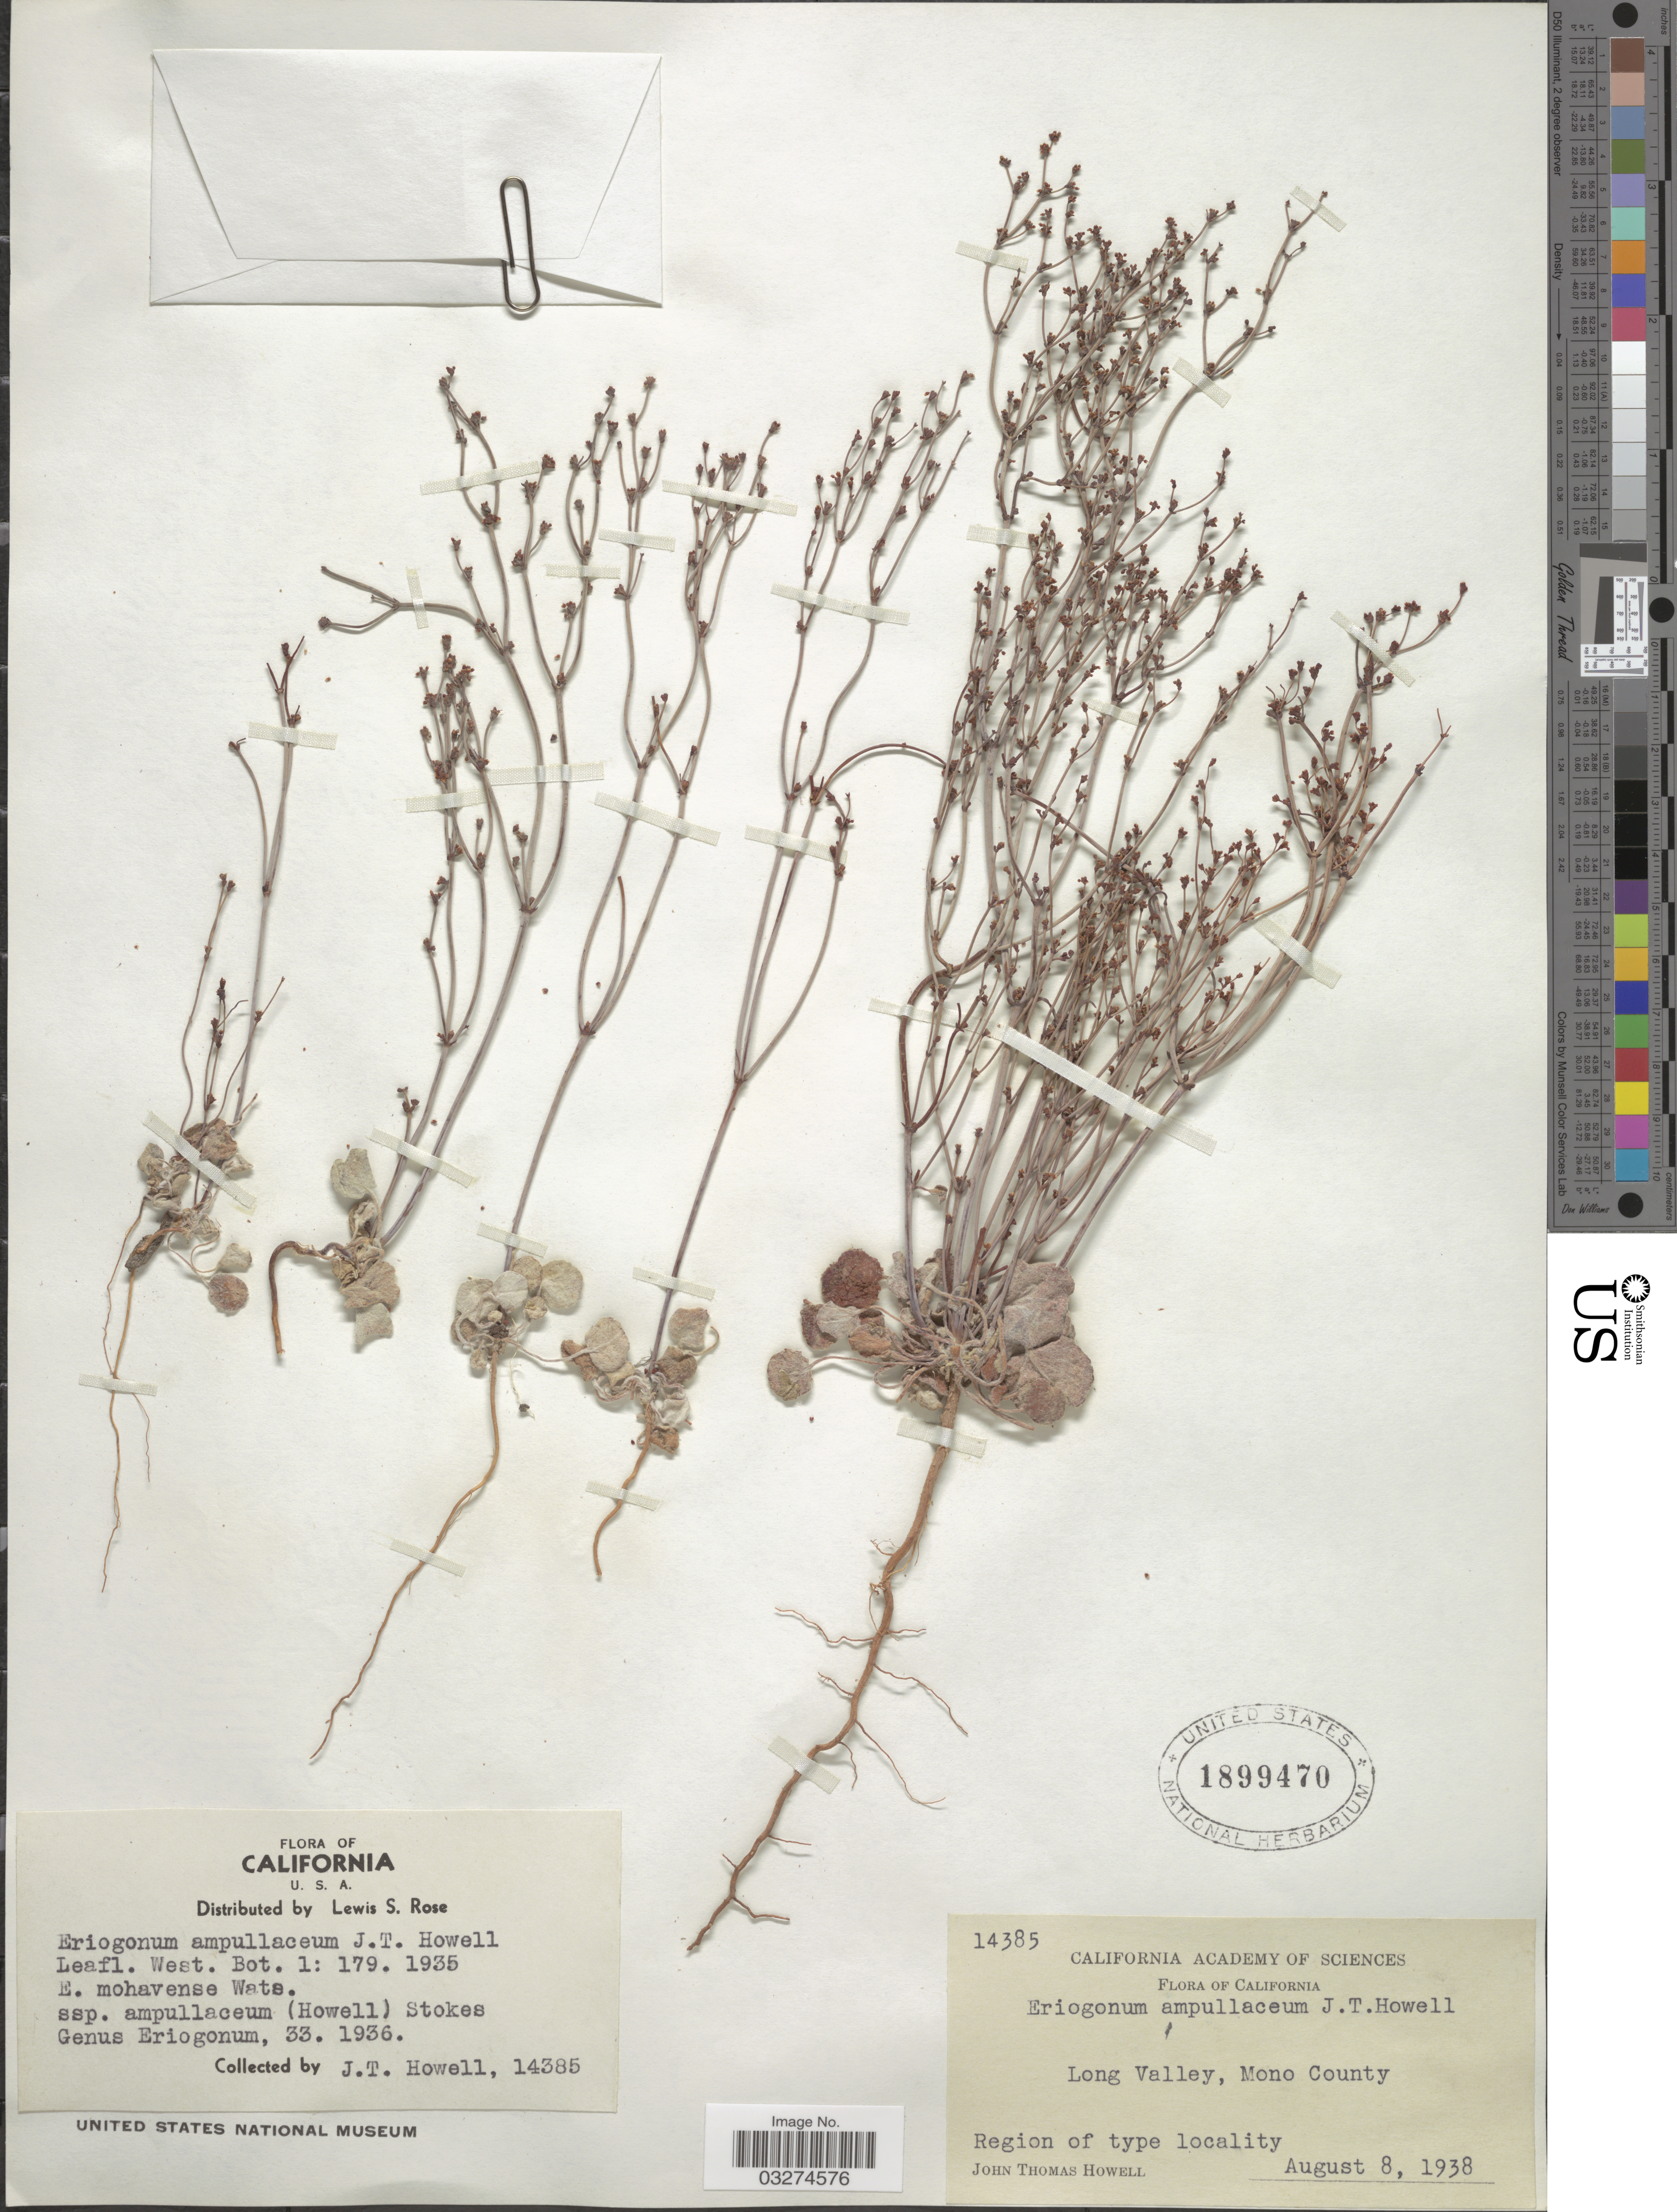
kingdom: Plantae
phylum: Tracheophyta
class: Magnoliopsida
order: Caryophyllales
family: Polygonaceae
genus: Eriogonum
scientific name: Eriogonum ampullaceum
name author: J.T. Howell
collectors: J. T. Howell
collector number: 14385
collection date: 1938-08-08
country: United States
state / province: California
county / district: Mono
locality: Long Valley, Mono County.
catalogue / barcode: US 1899470